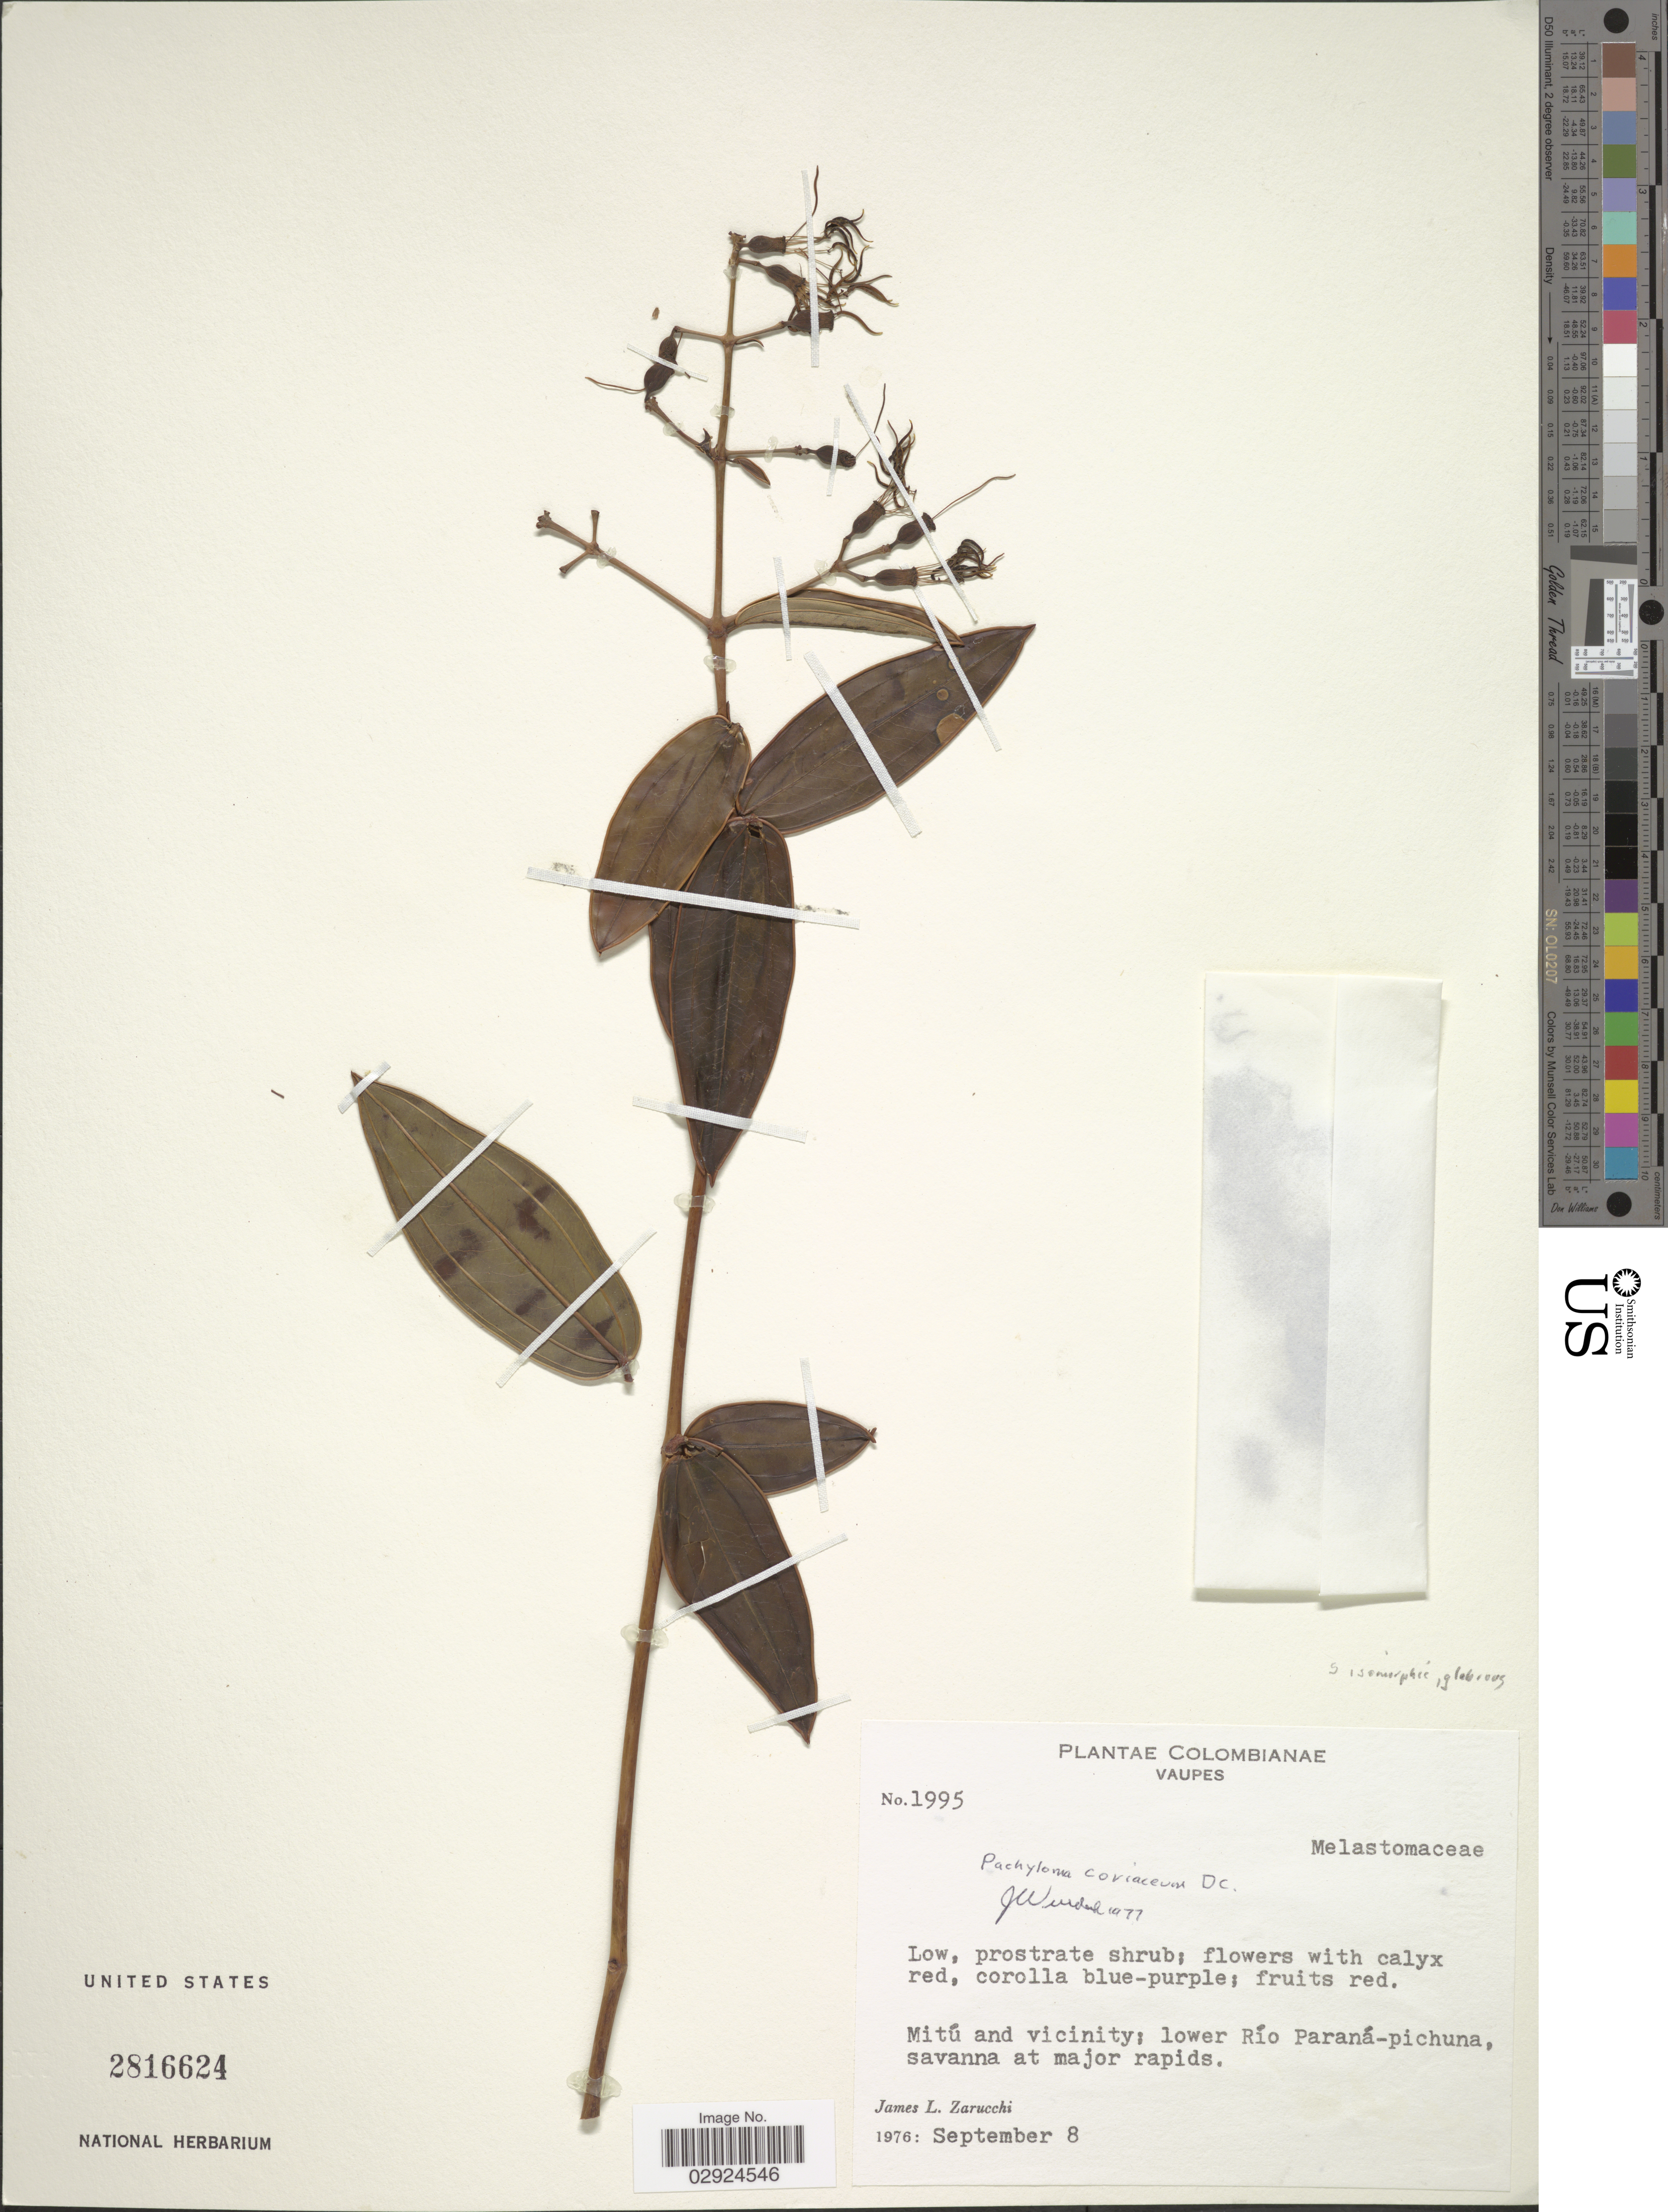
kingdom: Plantae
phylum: Tracheophyta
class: Magnoliopsida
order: Myrtales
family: Melastomataceae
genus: Pachyloma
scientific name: Pachyloma coriaceum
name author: DC.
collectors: J. L. Zarucchi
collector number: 1995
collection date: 1976-09-08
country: Colombia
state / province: Vaupés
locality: Mitú and vicinity: lower Río Paraná-pichuna, savanna at major rapids.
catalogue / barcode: US 2816624